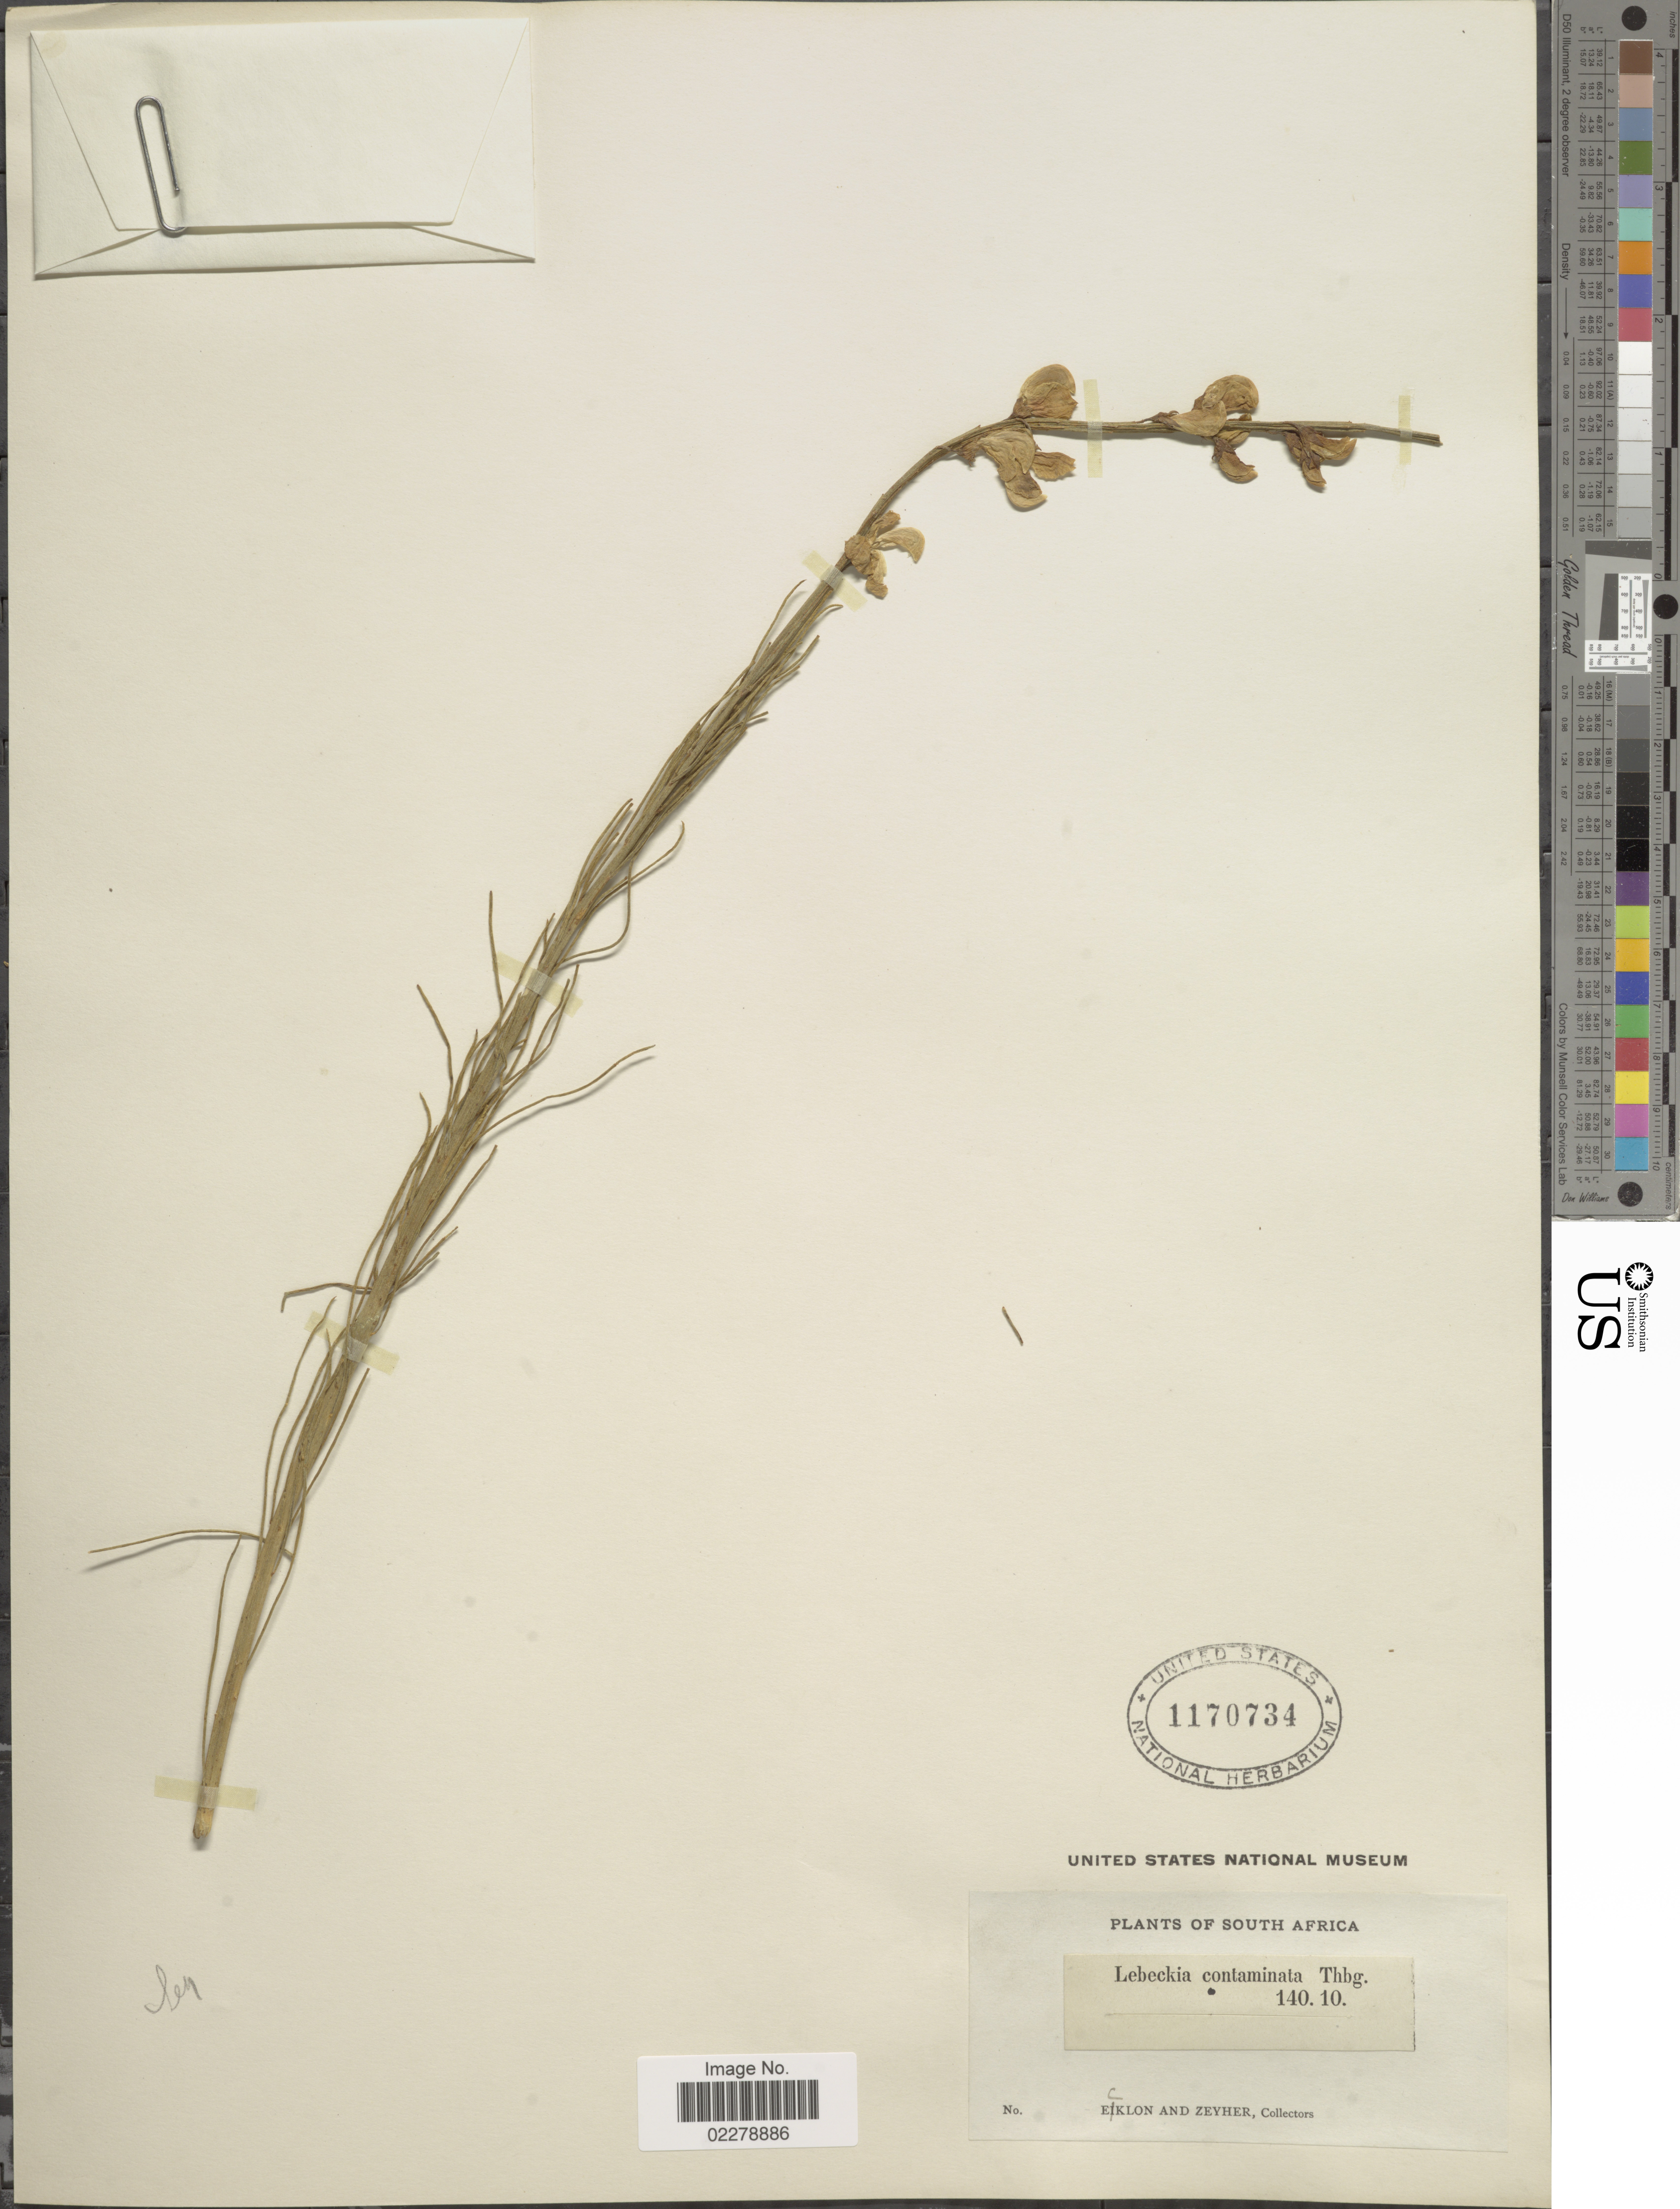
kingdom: Plantae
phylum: Tracheophyta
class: Magnoliopsida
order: Fabales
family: Fabaceae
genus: Lebeckia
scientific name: Lebeckia contaminata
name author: (L.) Thunb.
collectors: -. Ecklon & -. Zeyher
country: South Africa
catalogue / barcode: US 1170734